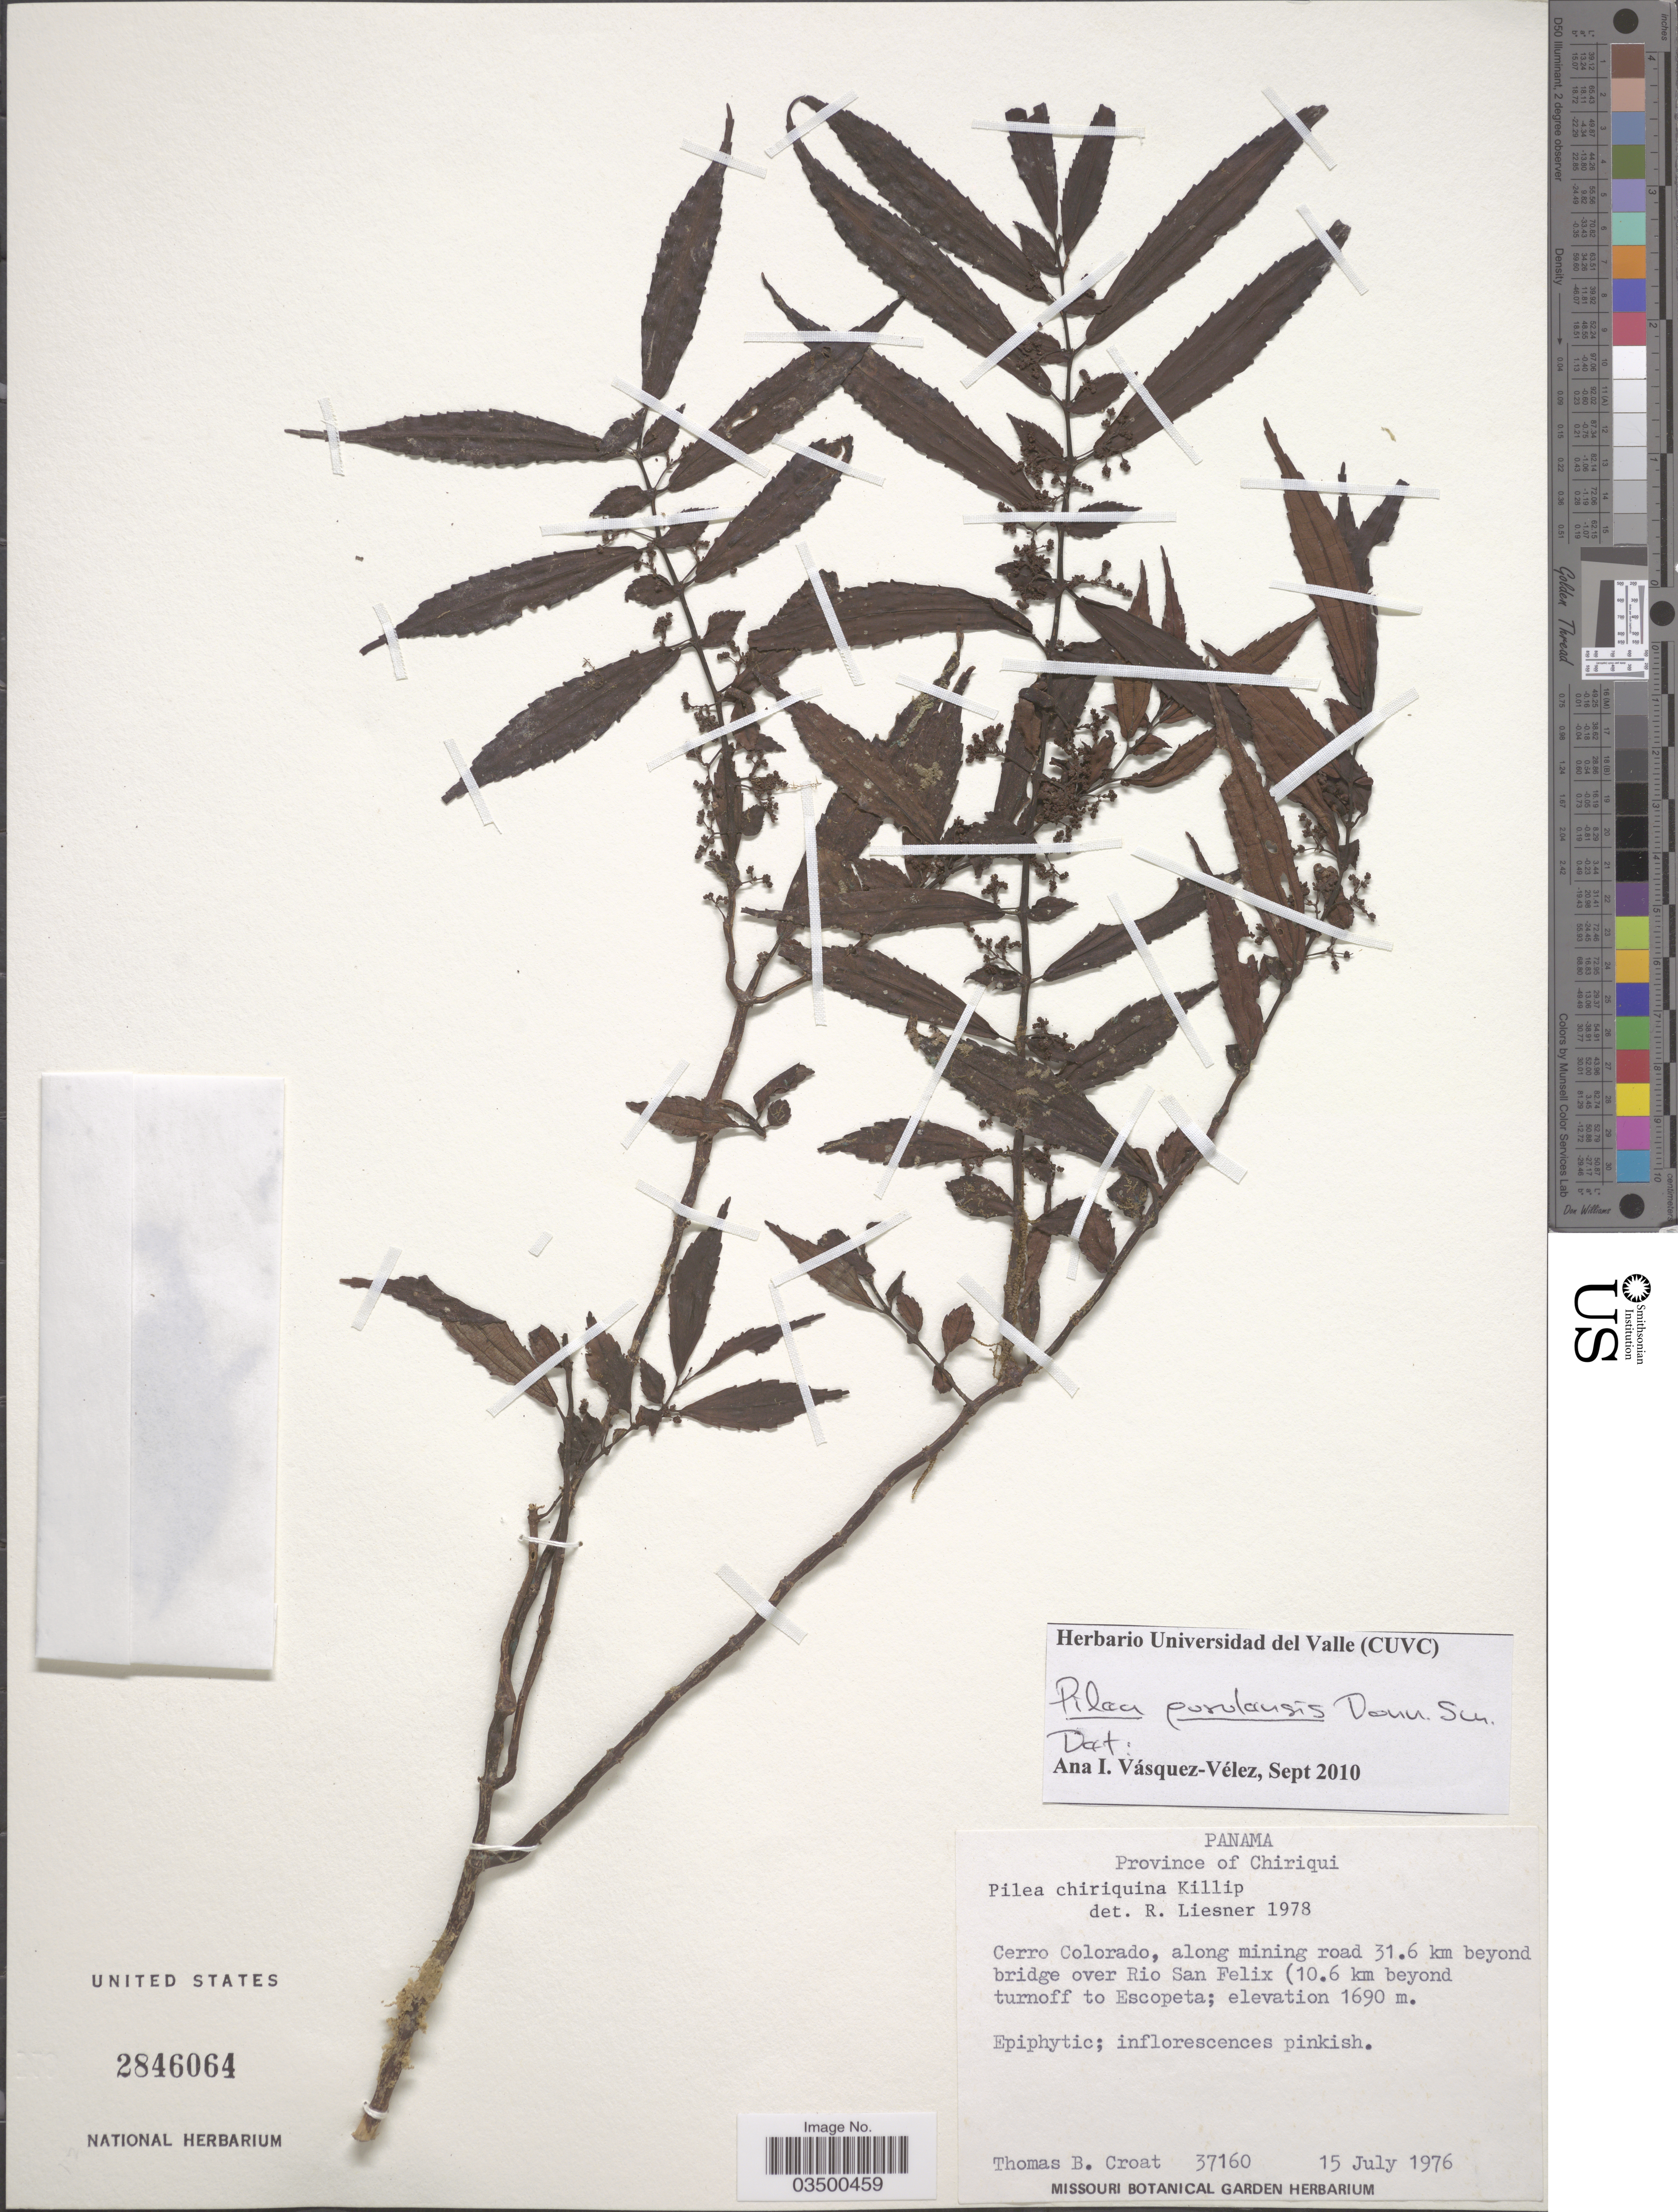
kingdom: Plantae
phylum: Tracheophyta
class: Magnoliopsida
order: Rosales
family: Urticaceae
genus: Pilea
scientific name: Pilea purulensis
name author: Donn. Sm.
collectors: T. B. Croat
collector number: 37160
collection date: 1976-07-15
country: Panama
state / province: Chiriqui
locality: Cerro Colorado, along mining road 31.6 km beyond bridge over Rio San Felix (10.6 km beyond turnoff to Escopeta.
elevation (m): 1690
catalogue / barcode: US 2846064